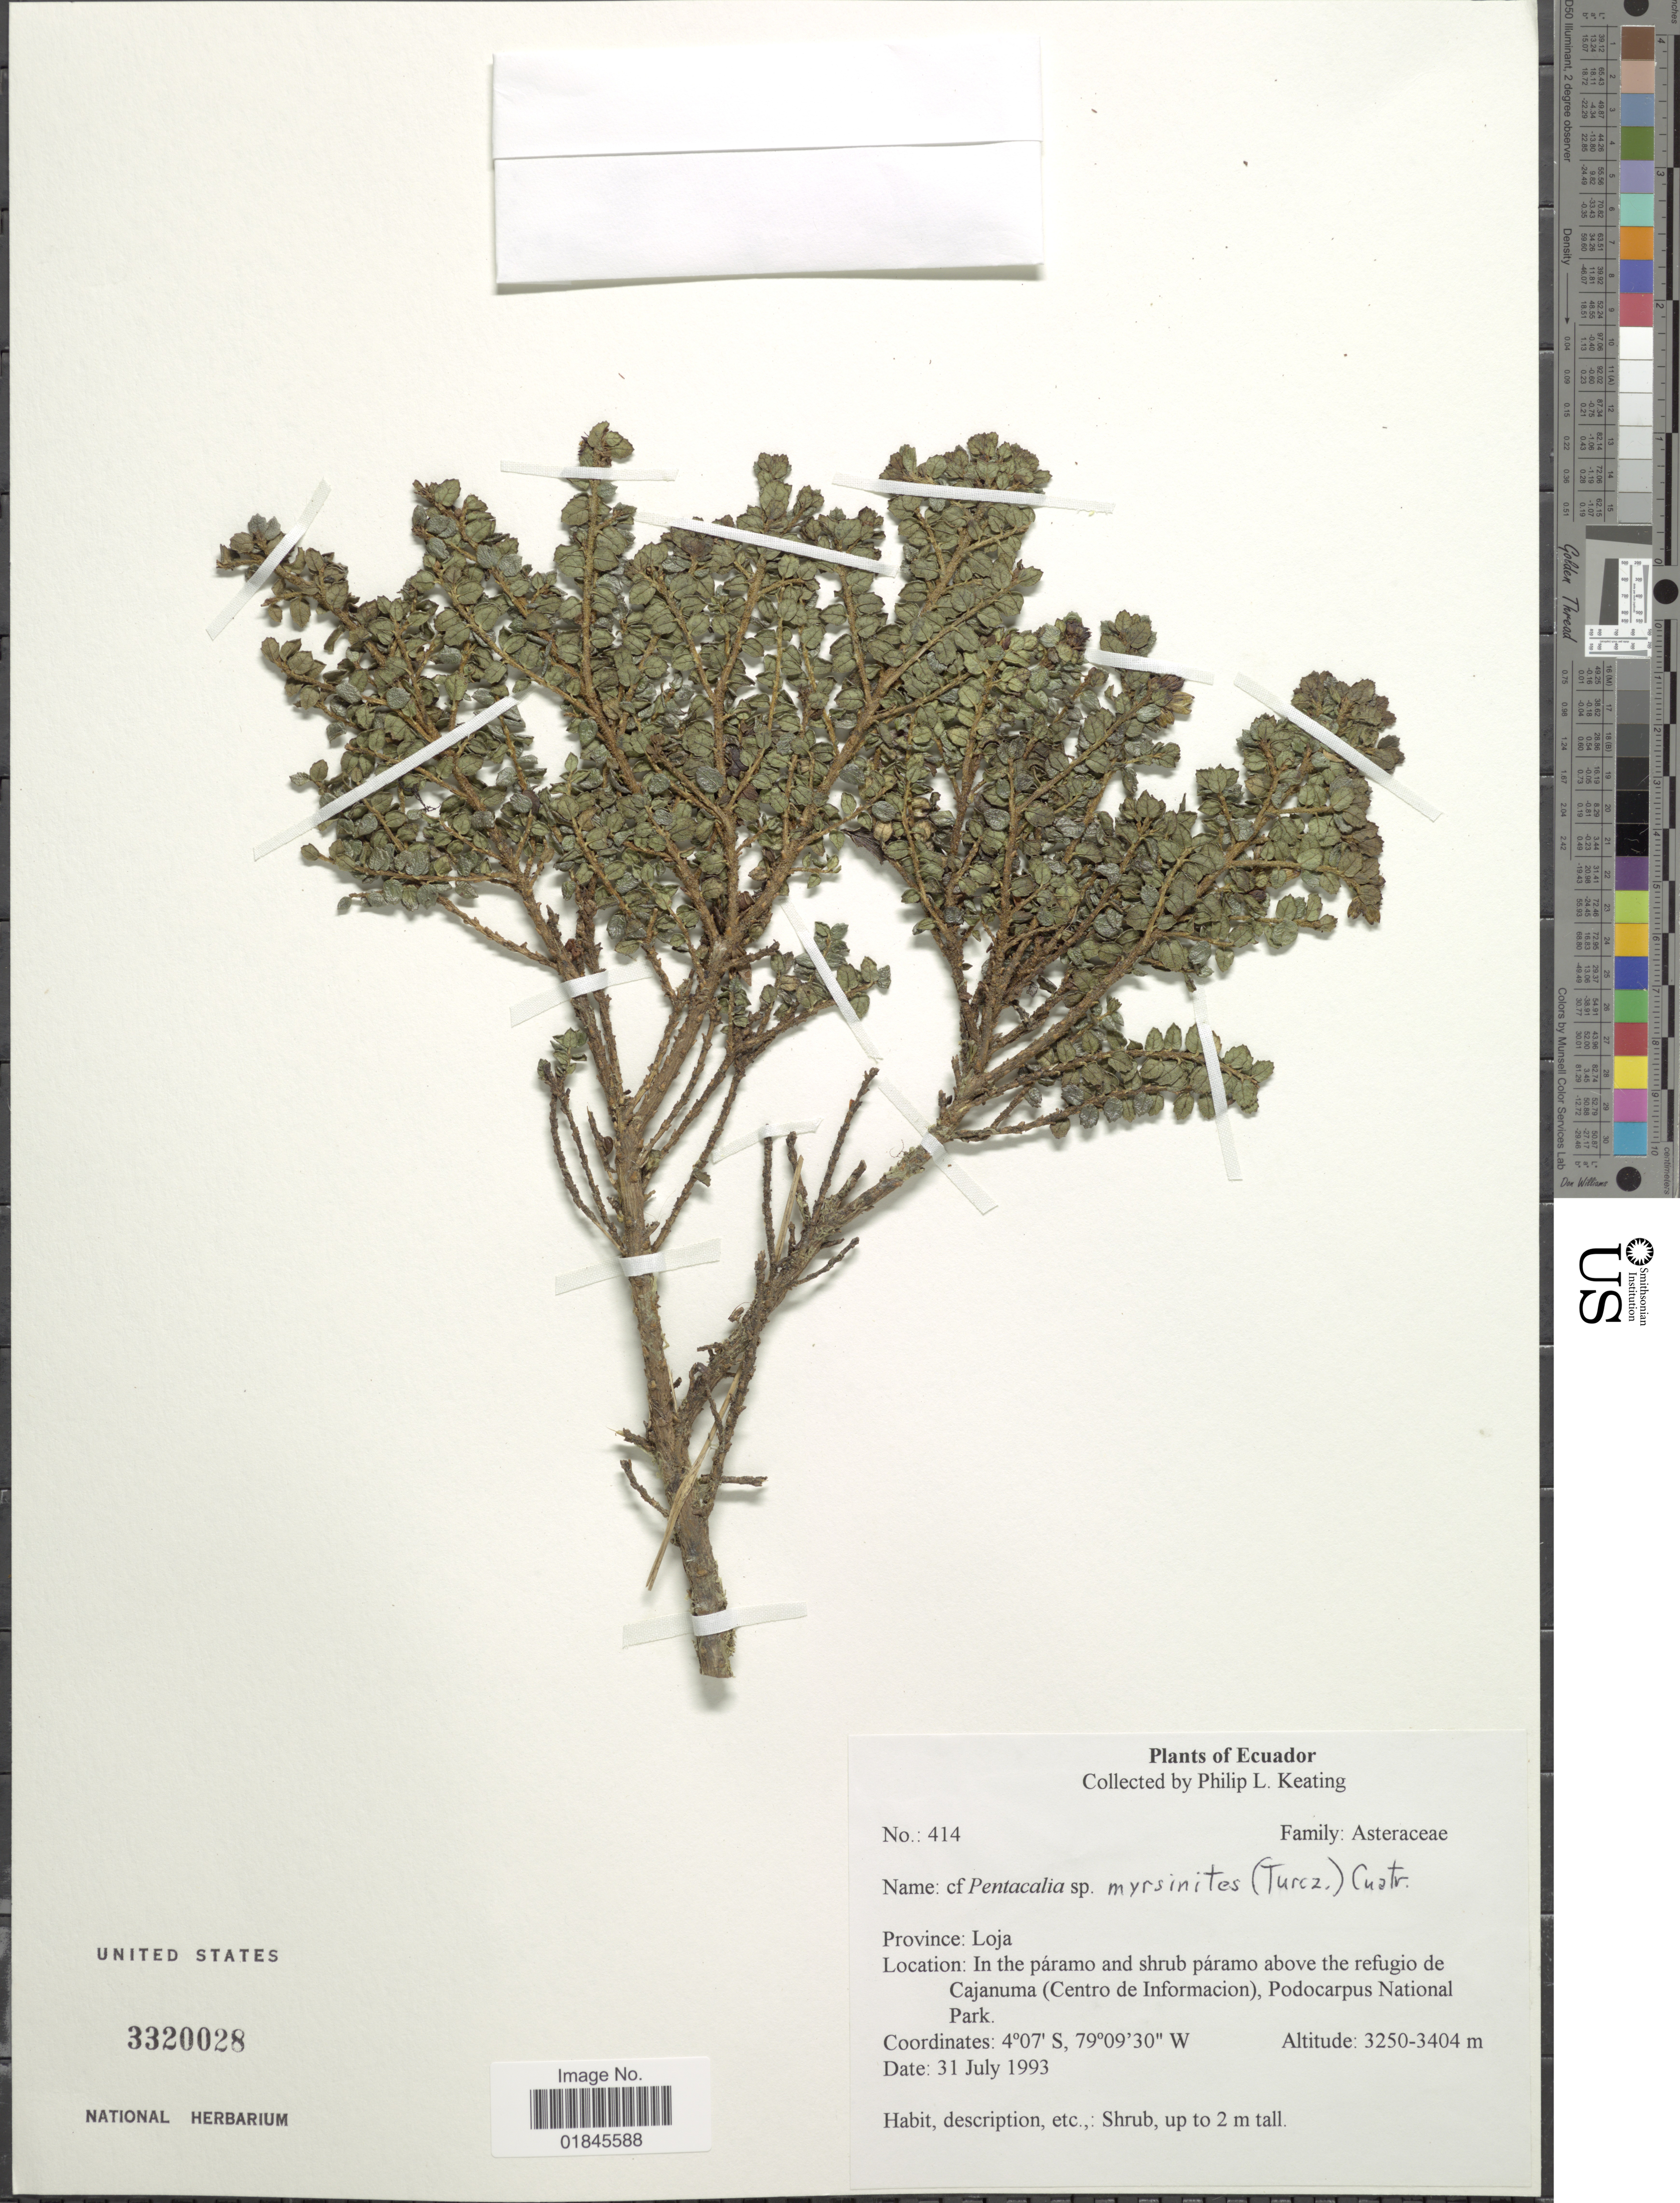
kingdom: Plantae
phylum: Tracheophyta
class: Magnoliopsida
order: Asterales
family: Asteraceae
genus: Pentacalia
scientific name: Pentacalia myrsinites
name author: (Turcz.) Cuatrec.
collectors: P. Keating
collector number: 414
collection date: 1993-07-31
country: Ecuador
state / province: Loja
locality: Province: Loja. In the páramo and shrub páramo above the refugio de Cajanuma (Centro de Informacion), Podocarpus National Park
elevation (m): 3250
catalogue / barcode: US 3320028